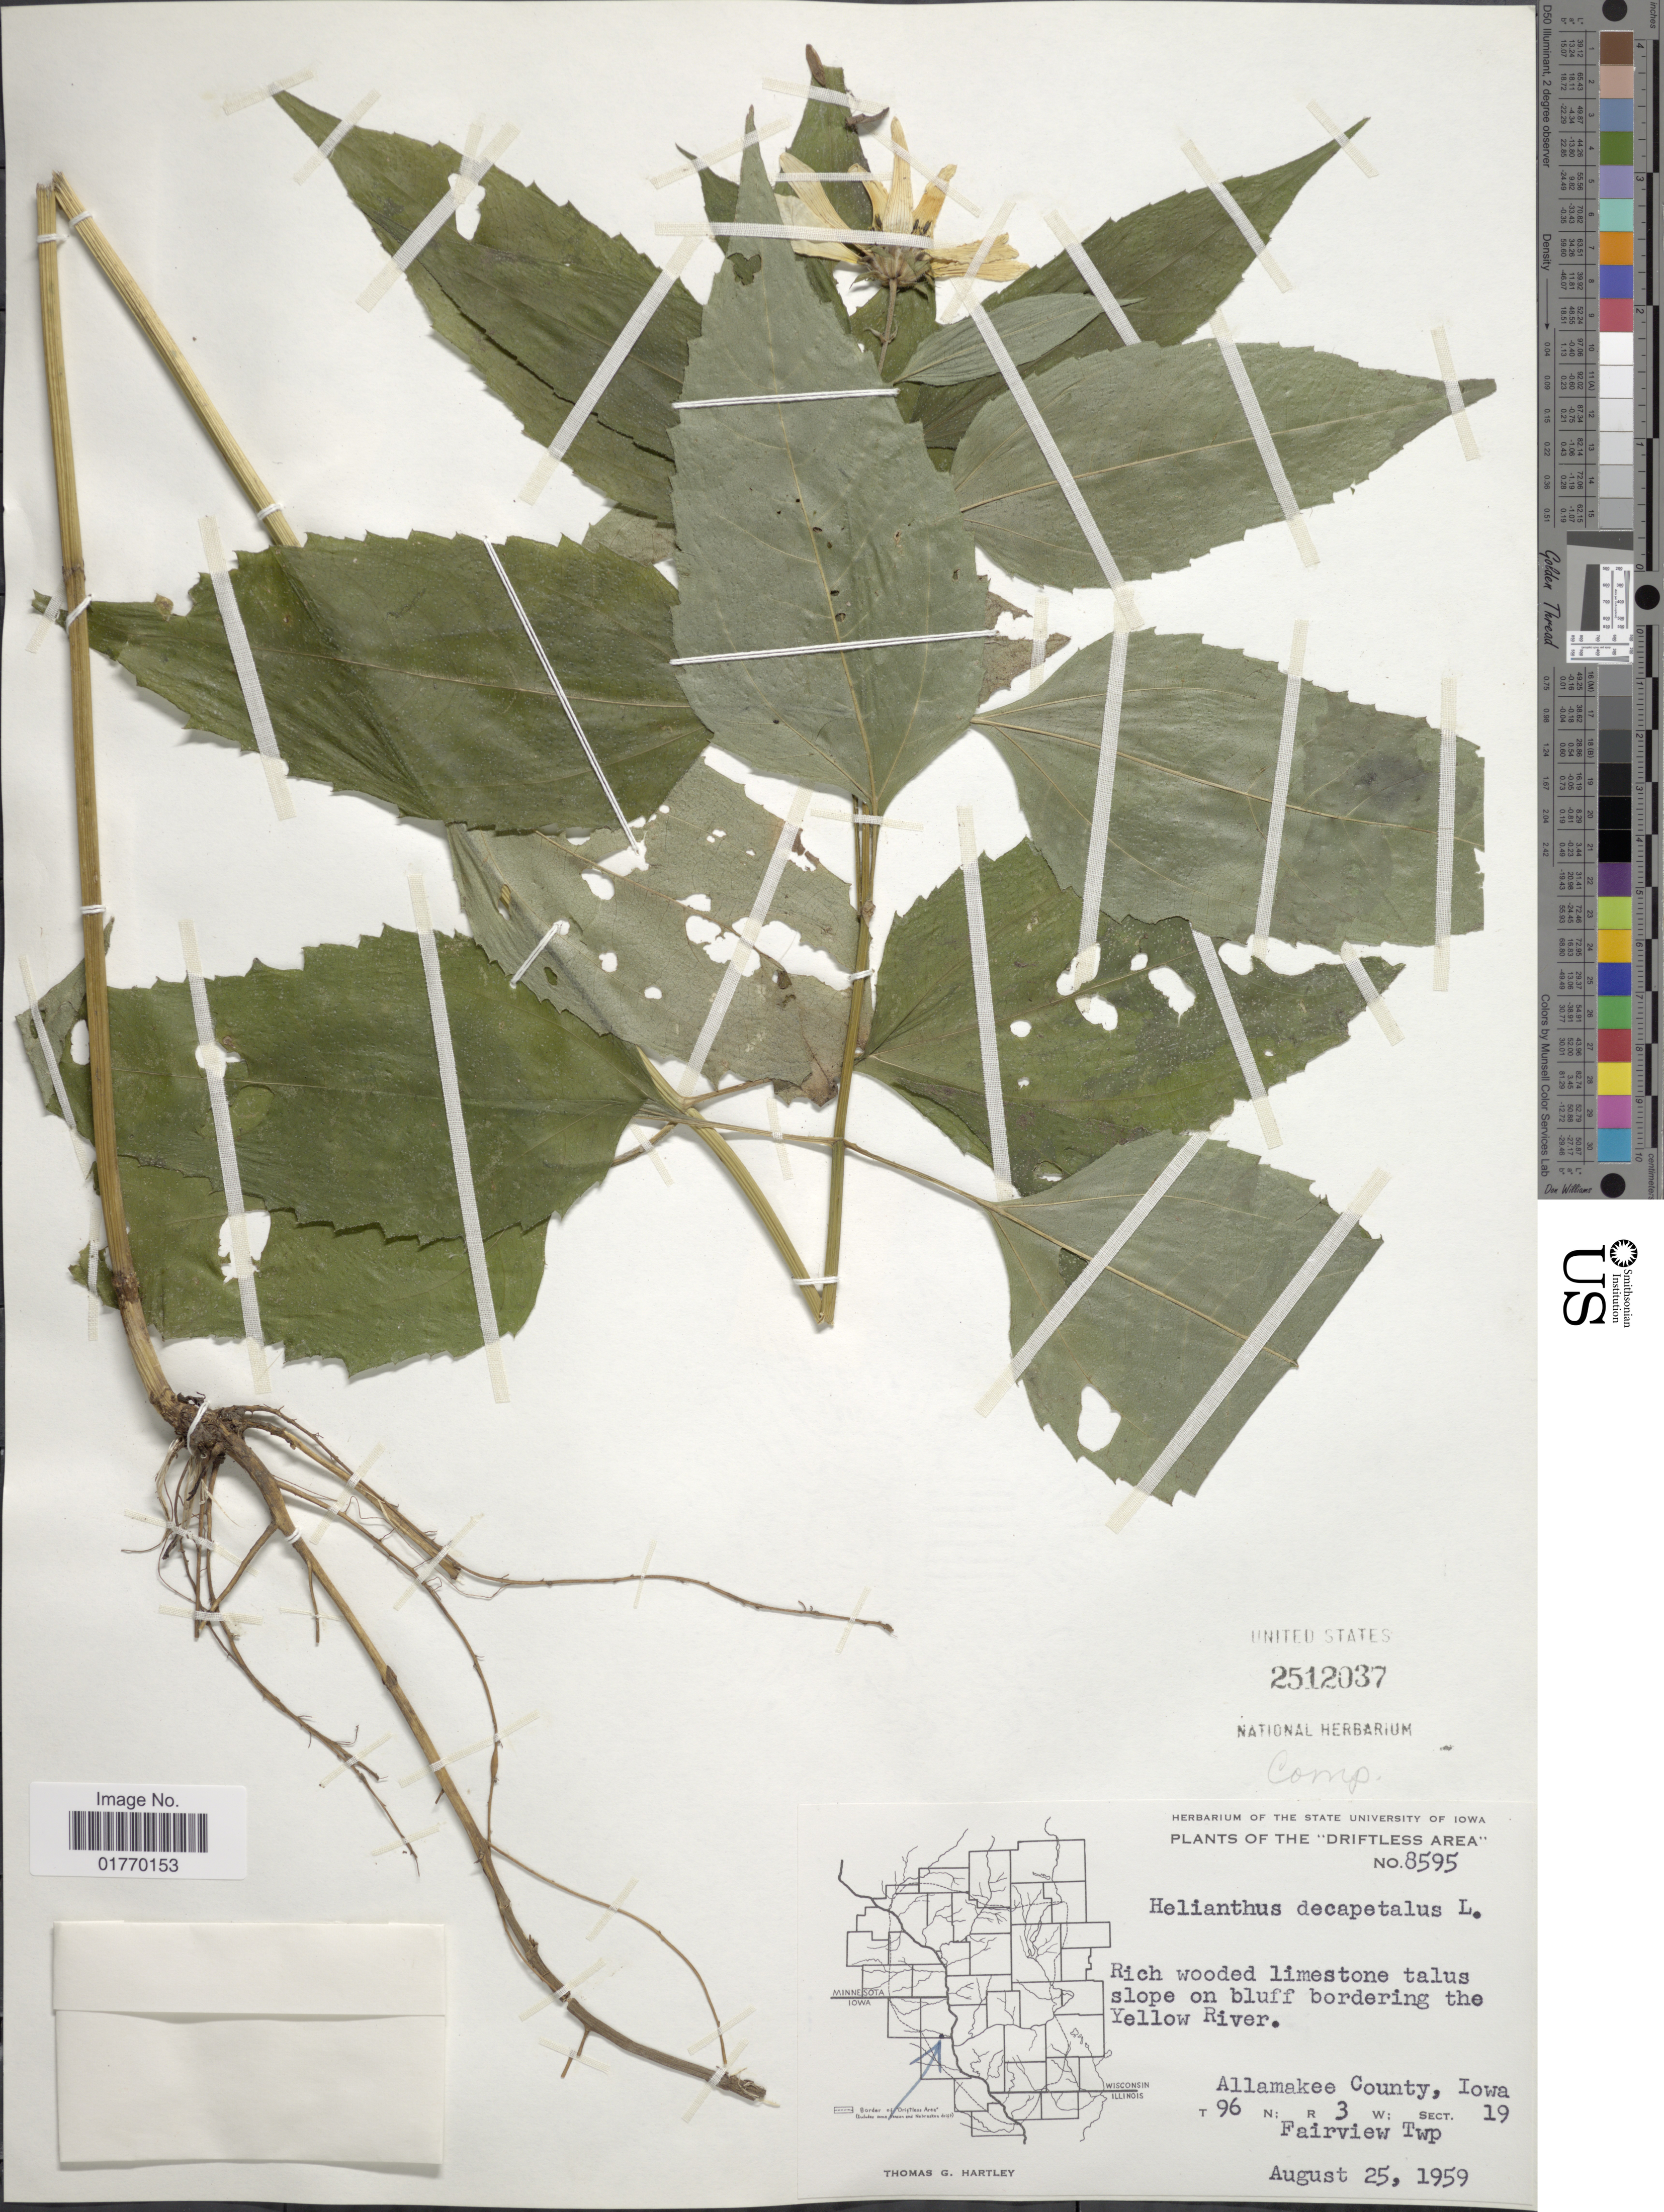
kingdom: Plantae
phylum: Tracheophyta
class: Magnoliopsida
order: Asterales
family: Asteraceae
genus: Helianthus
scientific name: Helianthus decapetalus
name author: L.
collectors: T. G. Hartley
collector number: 8595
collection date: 1959-08-25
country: United States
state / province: Iowa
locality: Talus slope on bluff bordering the Yello River, Allamakee County, Iowa, T 96 N: R 3 W: Sect. 19 Fairview Twp. Draftless area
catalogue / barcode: US 2512037